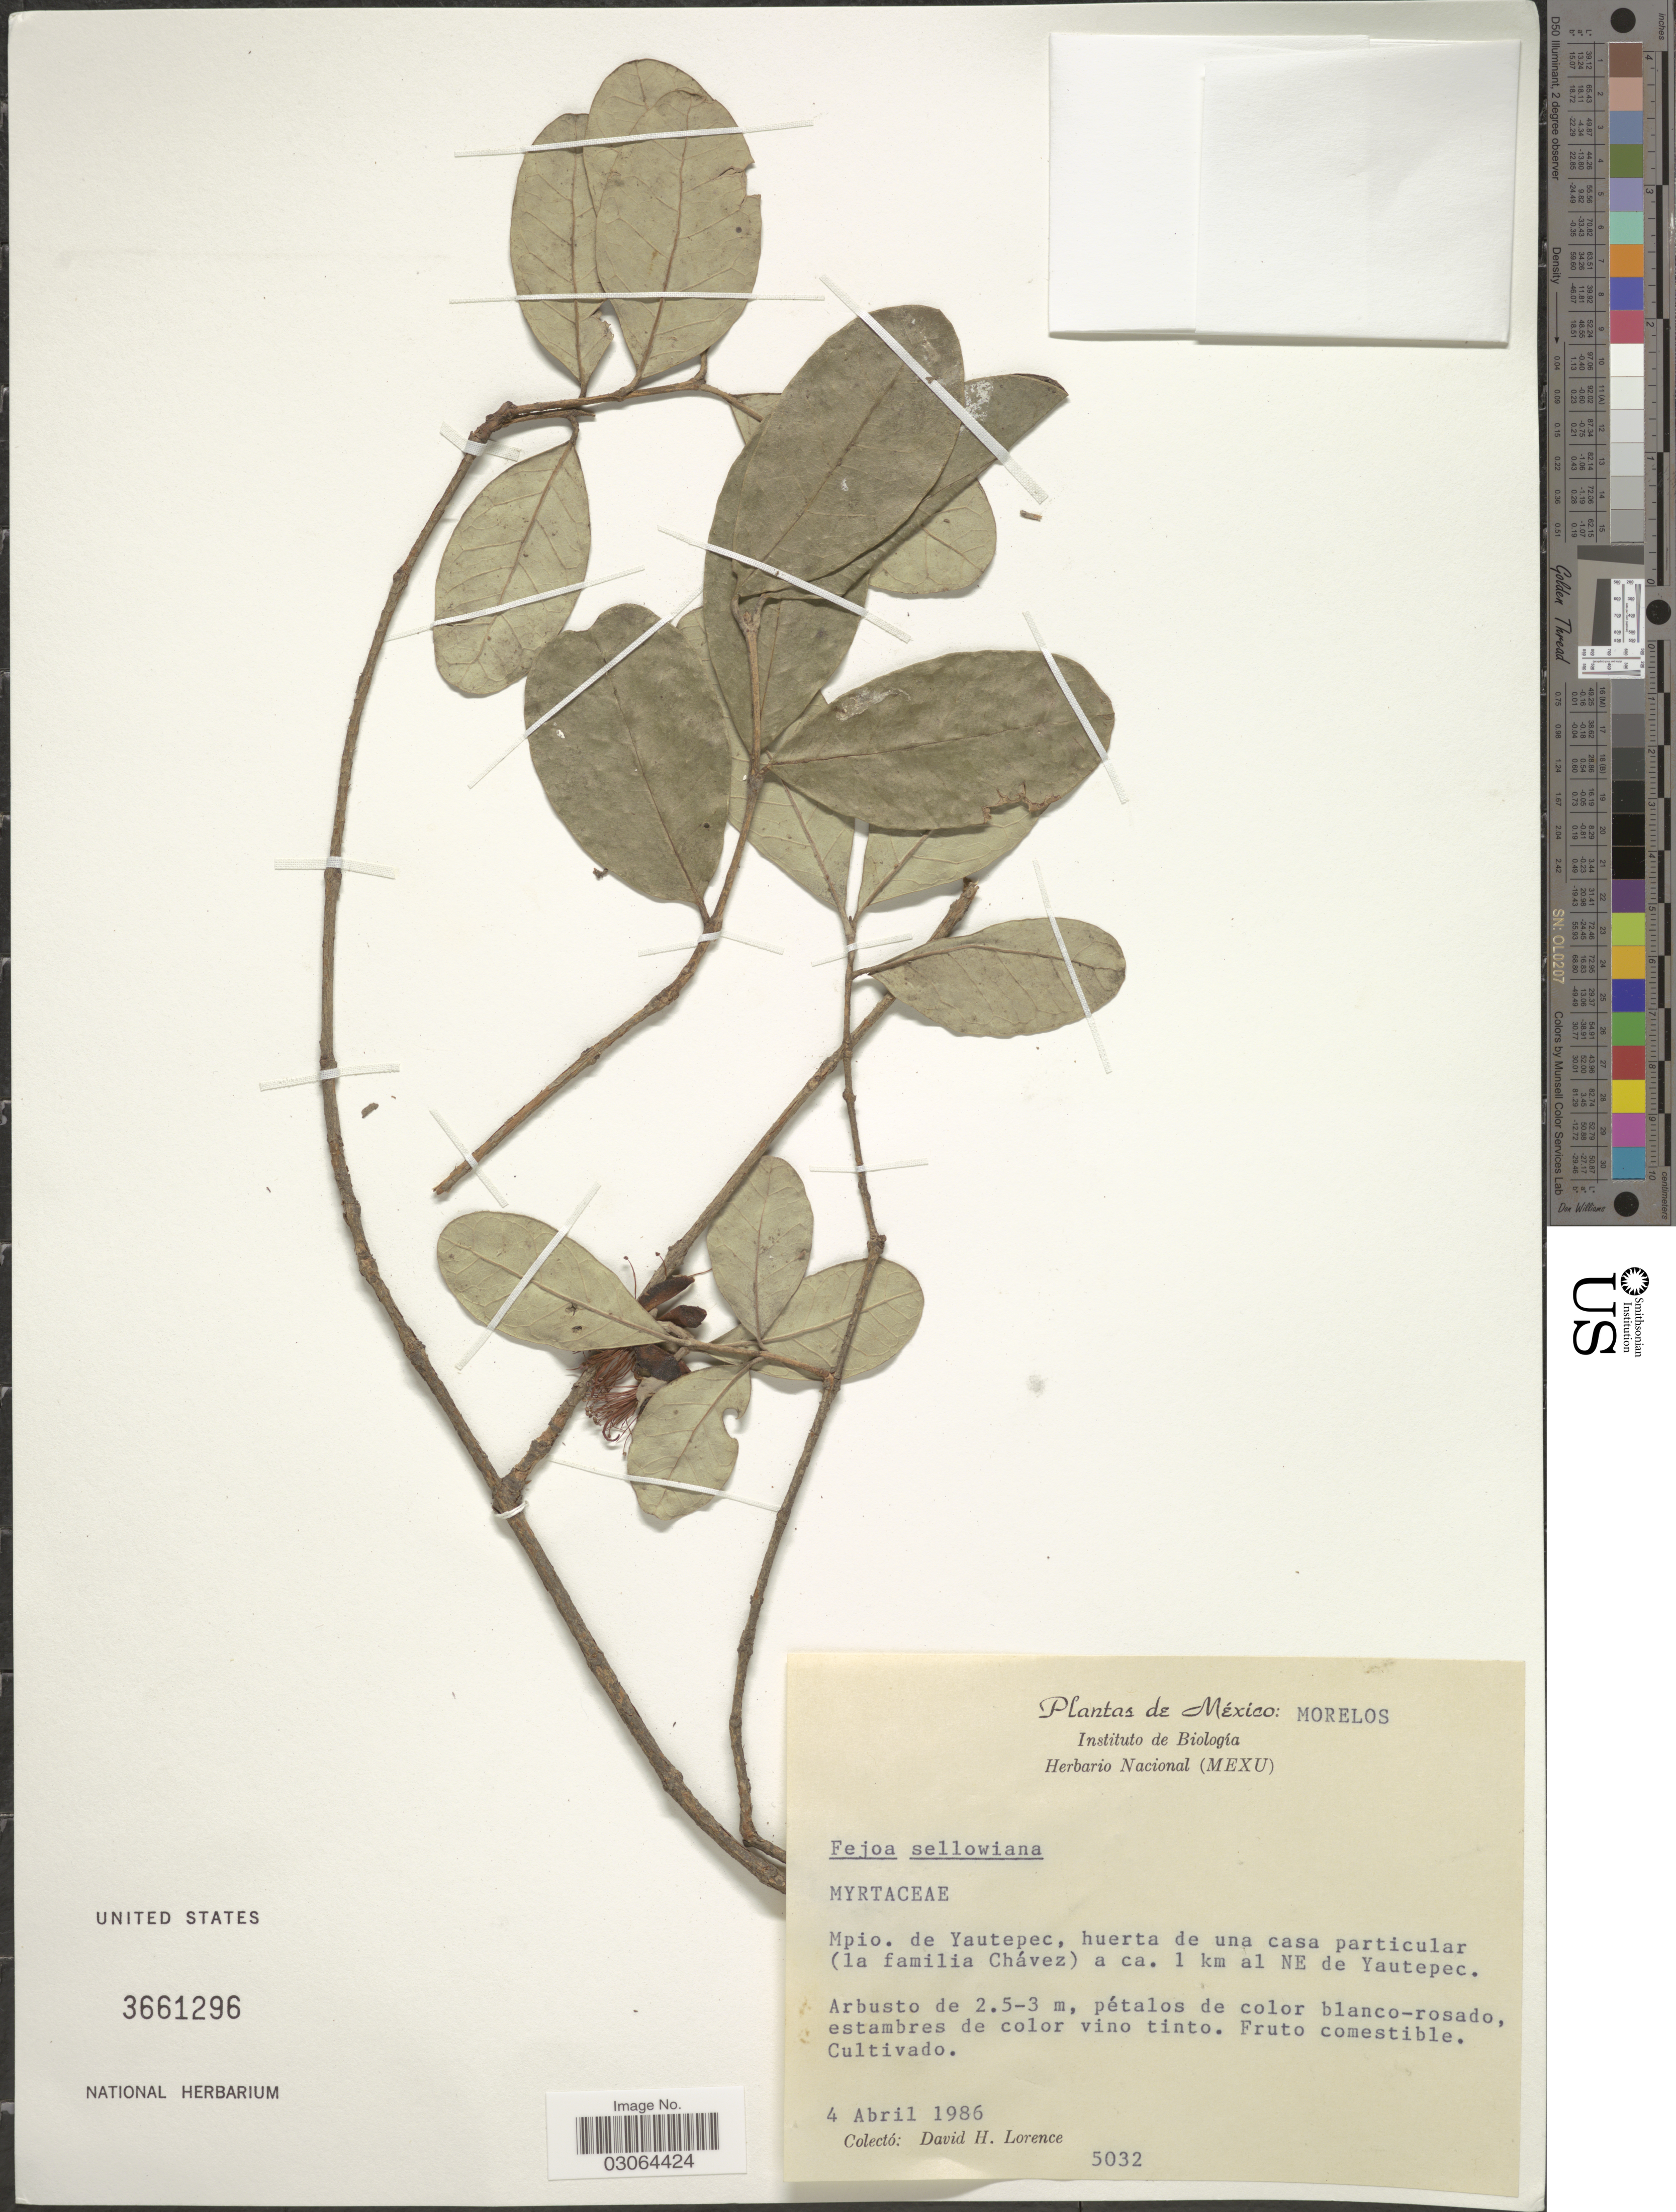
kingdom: Plantae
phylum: Tracheophyta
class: Magnoliopsida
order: Myrtales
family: Myrtaceae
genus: Feijoa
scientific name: Feijoa sellowiana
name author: (O. Berg) O. Berg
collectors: D. Lorence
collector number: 5032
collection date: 1986-03-04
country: Mexico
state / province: Morelos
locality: Mpio. de Yautepec, huerta de una casa particular (la familia Chávez) a ca. 1 km al NE de Yautepec.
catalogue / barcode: US 3661296